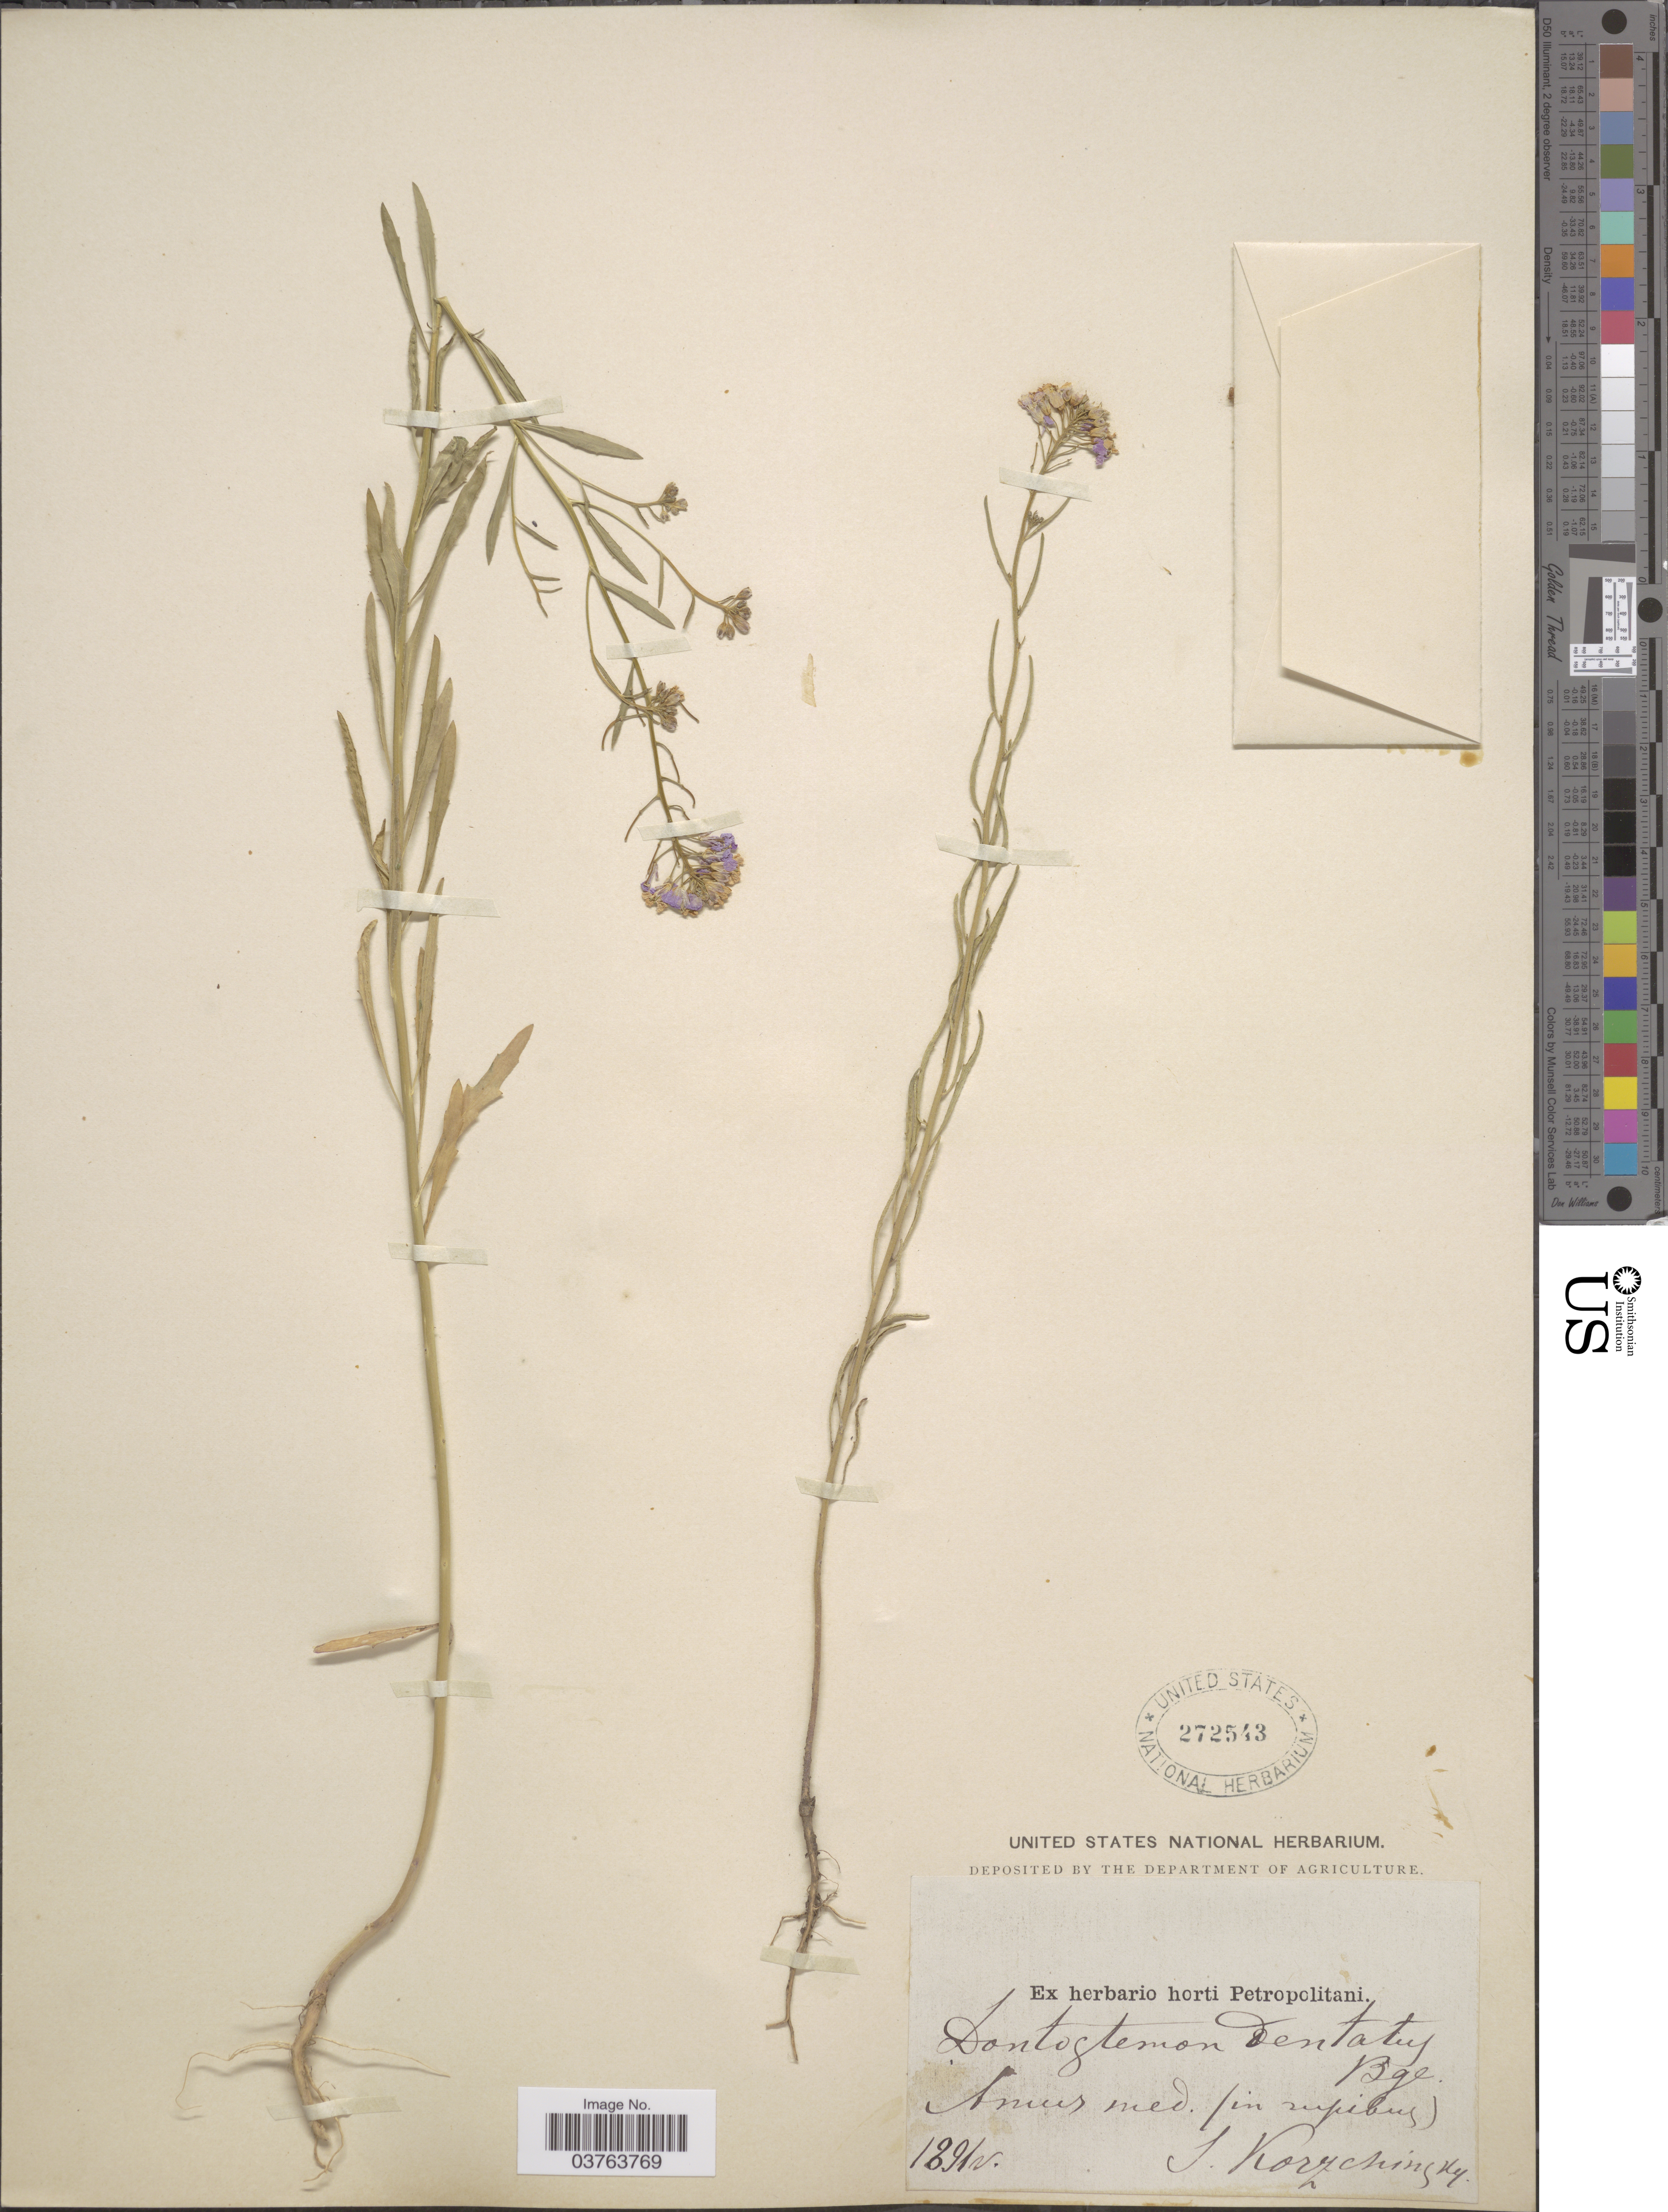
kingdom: Plantae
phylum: Tracheophyta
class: Magnoliopsida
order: Brassicales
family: Brassicaceae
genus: Dontostemon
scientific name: Dontostemon dentatus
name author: (Benge) Ledeb.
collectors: S. Korzchinsky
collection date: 1891-05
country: Russian Federation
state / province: Amur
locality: Amur med. (in rupibus).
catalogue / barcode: US 272543